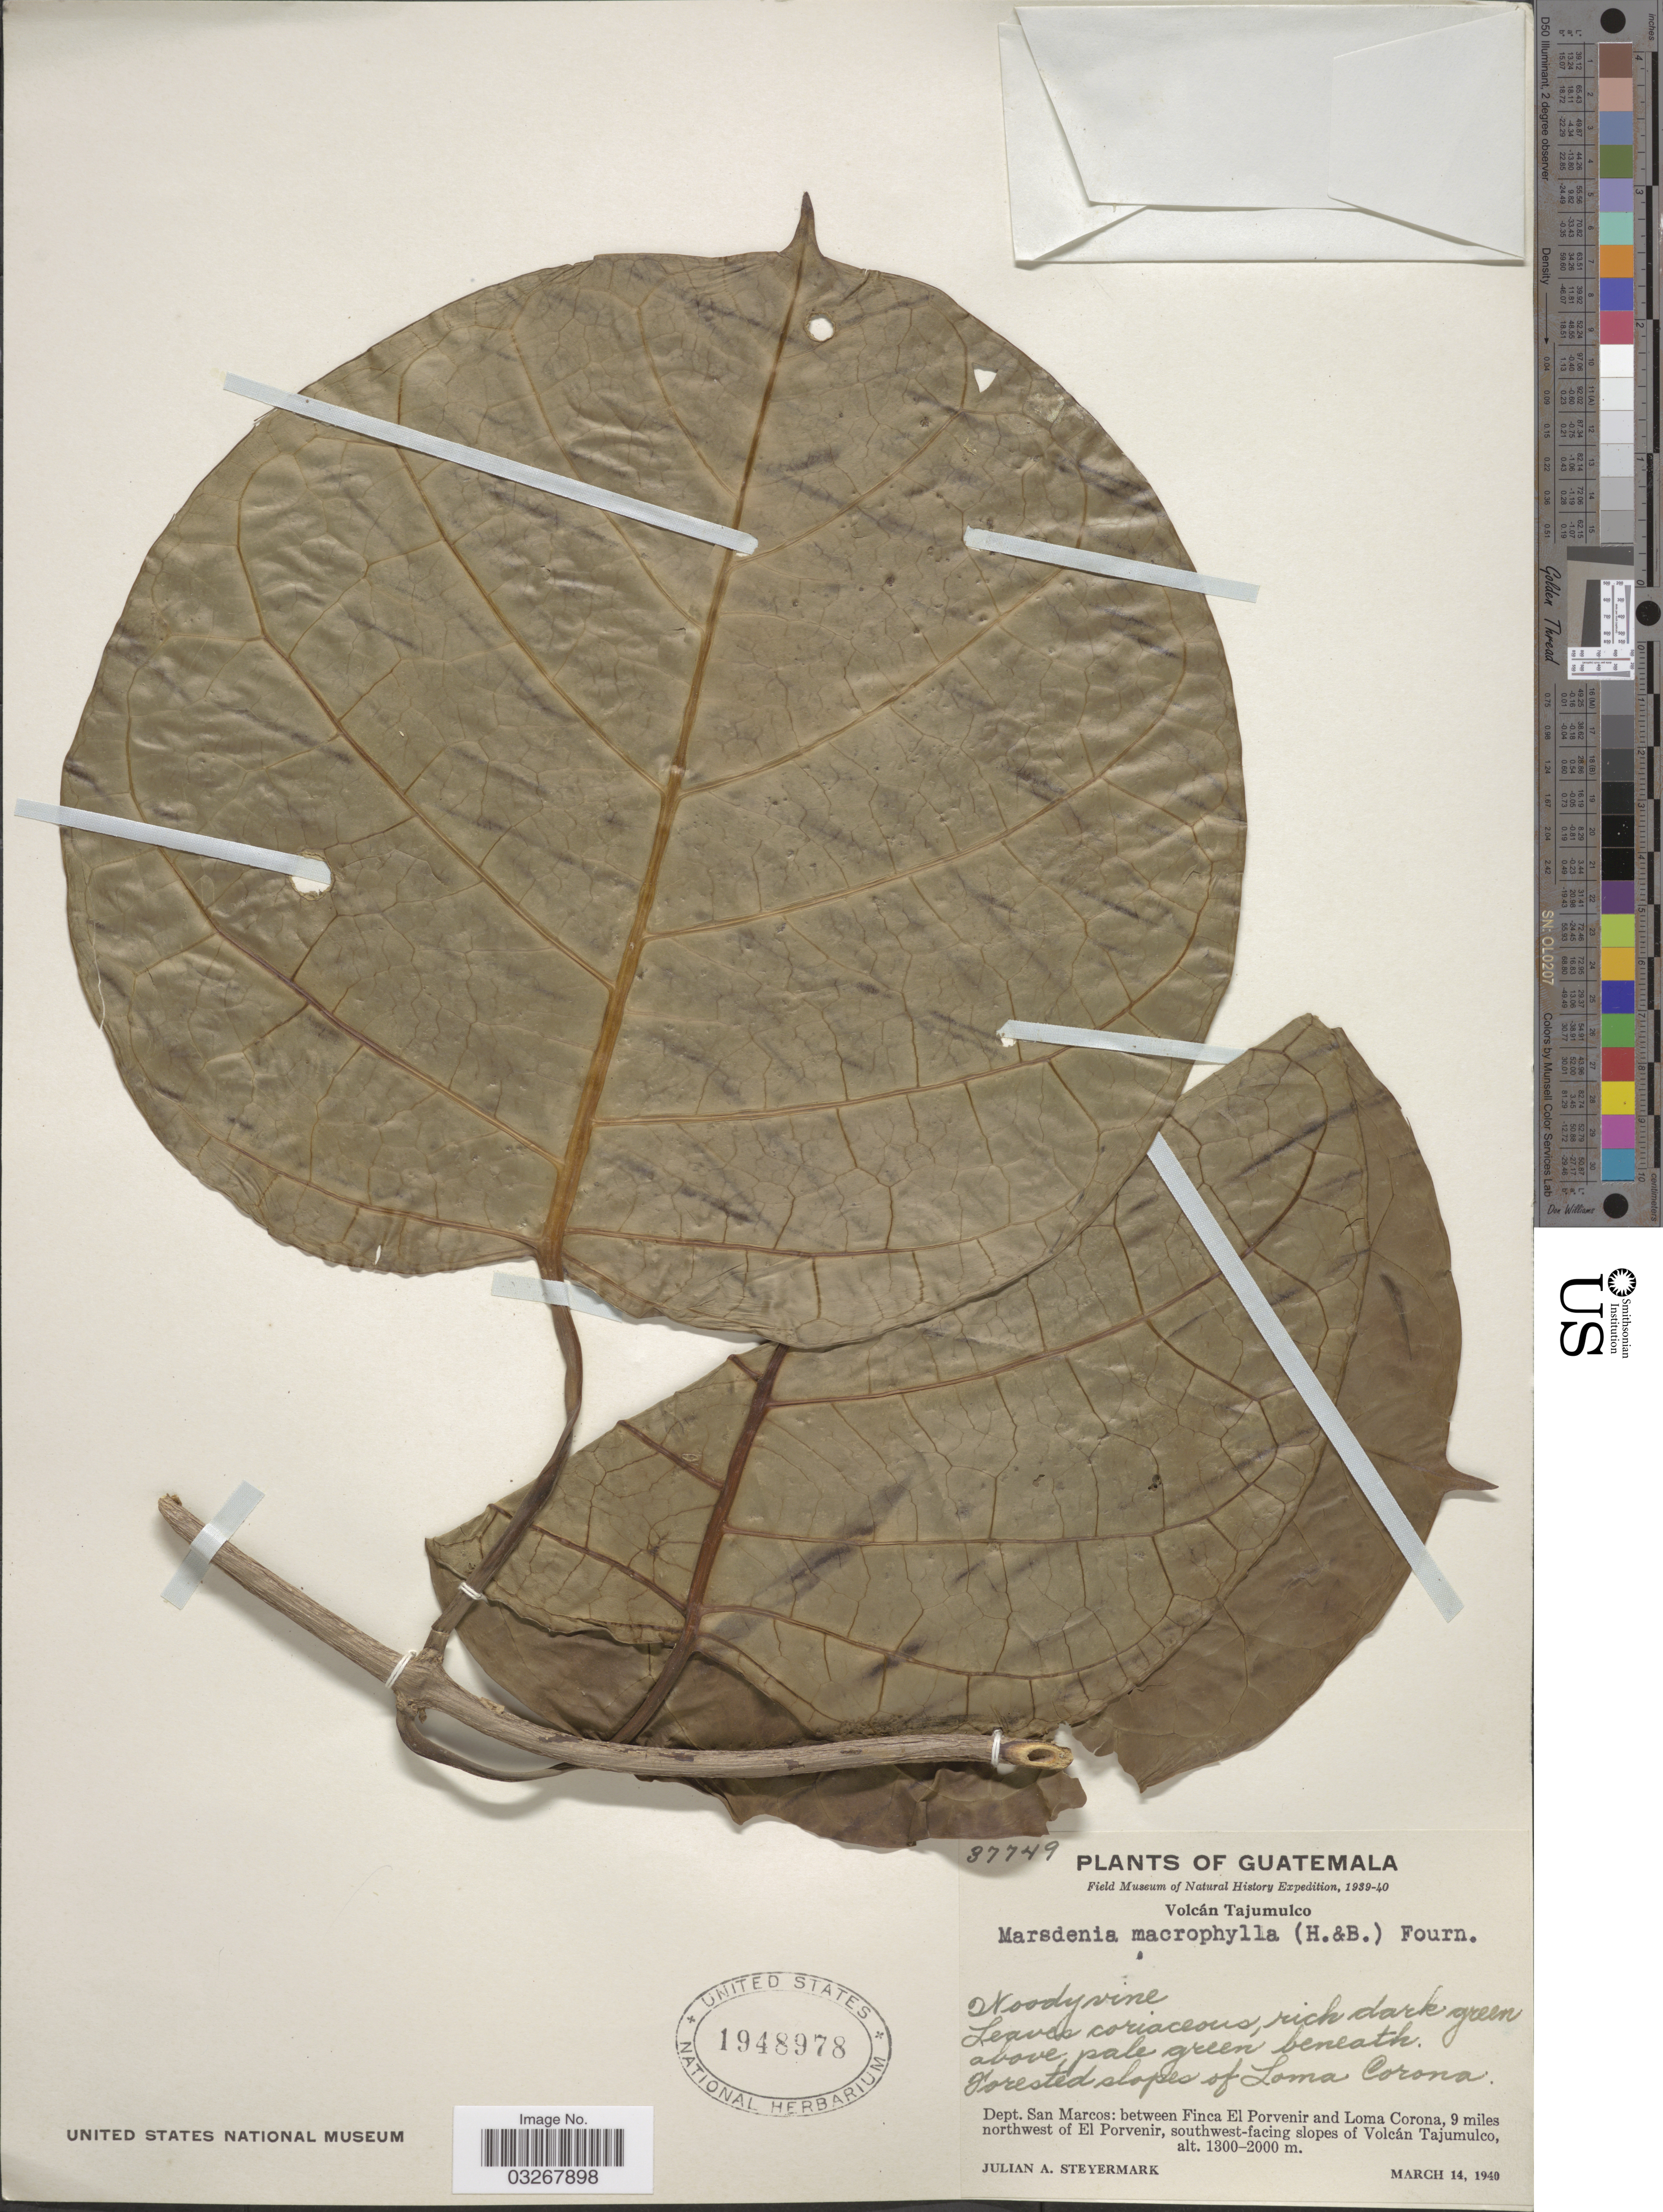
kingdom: Plantae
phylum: Tracheophyta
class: Magnoliopsida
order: Gentianales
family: Apocynaceae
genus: Marsdenia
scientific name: Marsdenia macrophylla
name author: (Humb. & Bonpl. ex Schult.) E. Fourn.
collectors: J. Steyermark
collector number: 37749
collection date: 1940-03-14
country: Guatemala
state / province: San Marcos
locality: Above pale green beneath Forested slopes of Loma Corona. Dept. San Marcos: between Finca El Porvenir and Loma Corona, 9 miles northwest of El Porvenir, southwest-facing slopes of Volcán Tajumulco.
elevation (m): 1300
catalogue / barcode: US 1948978